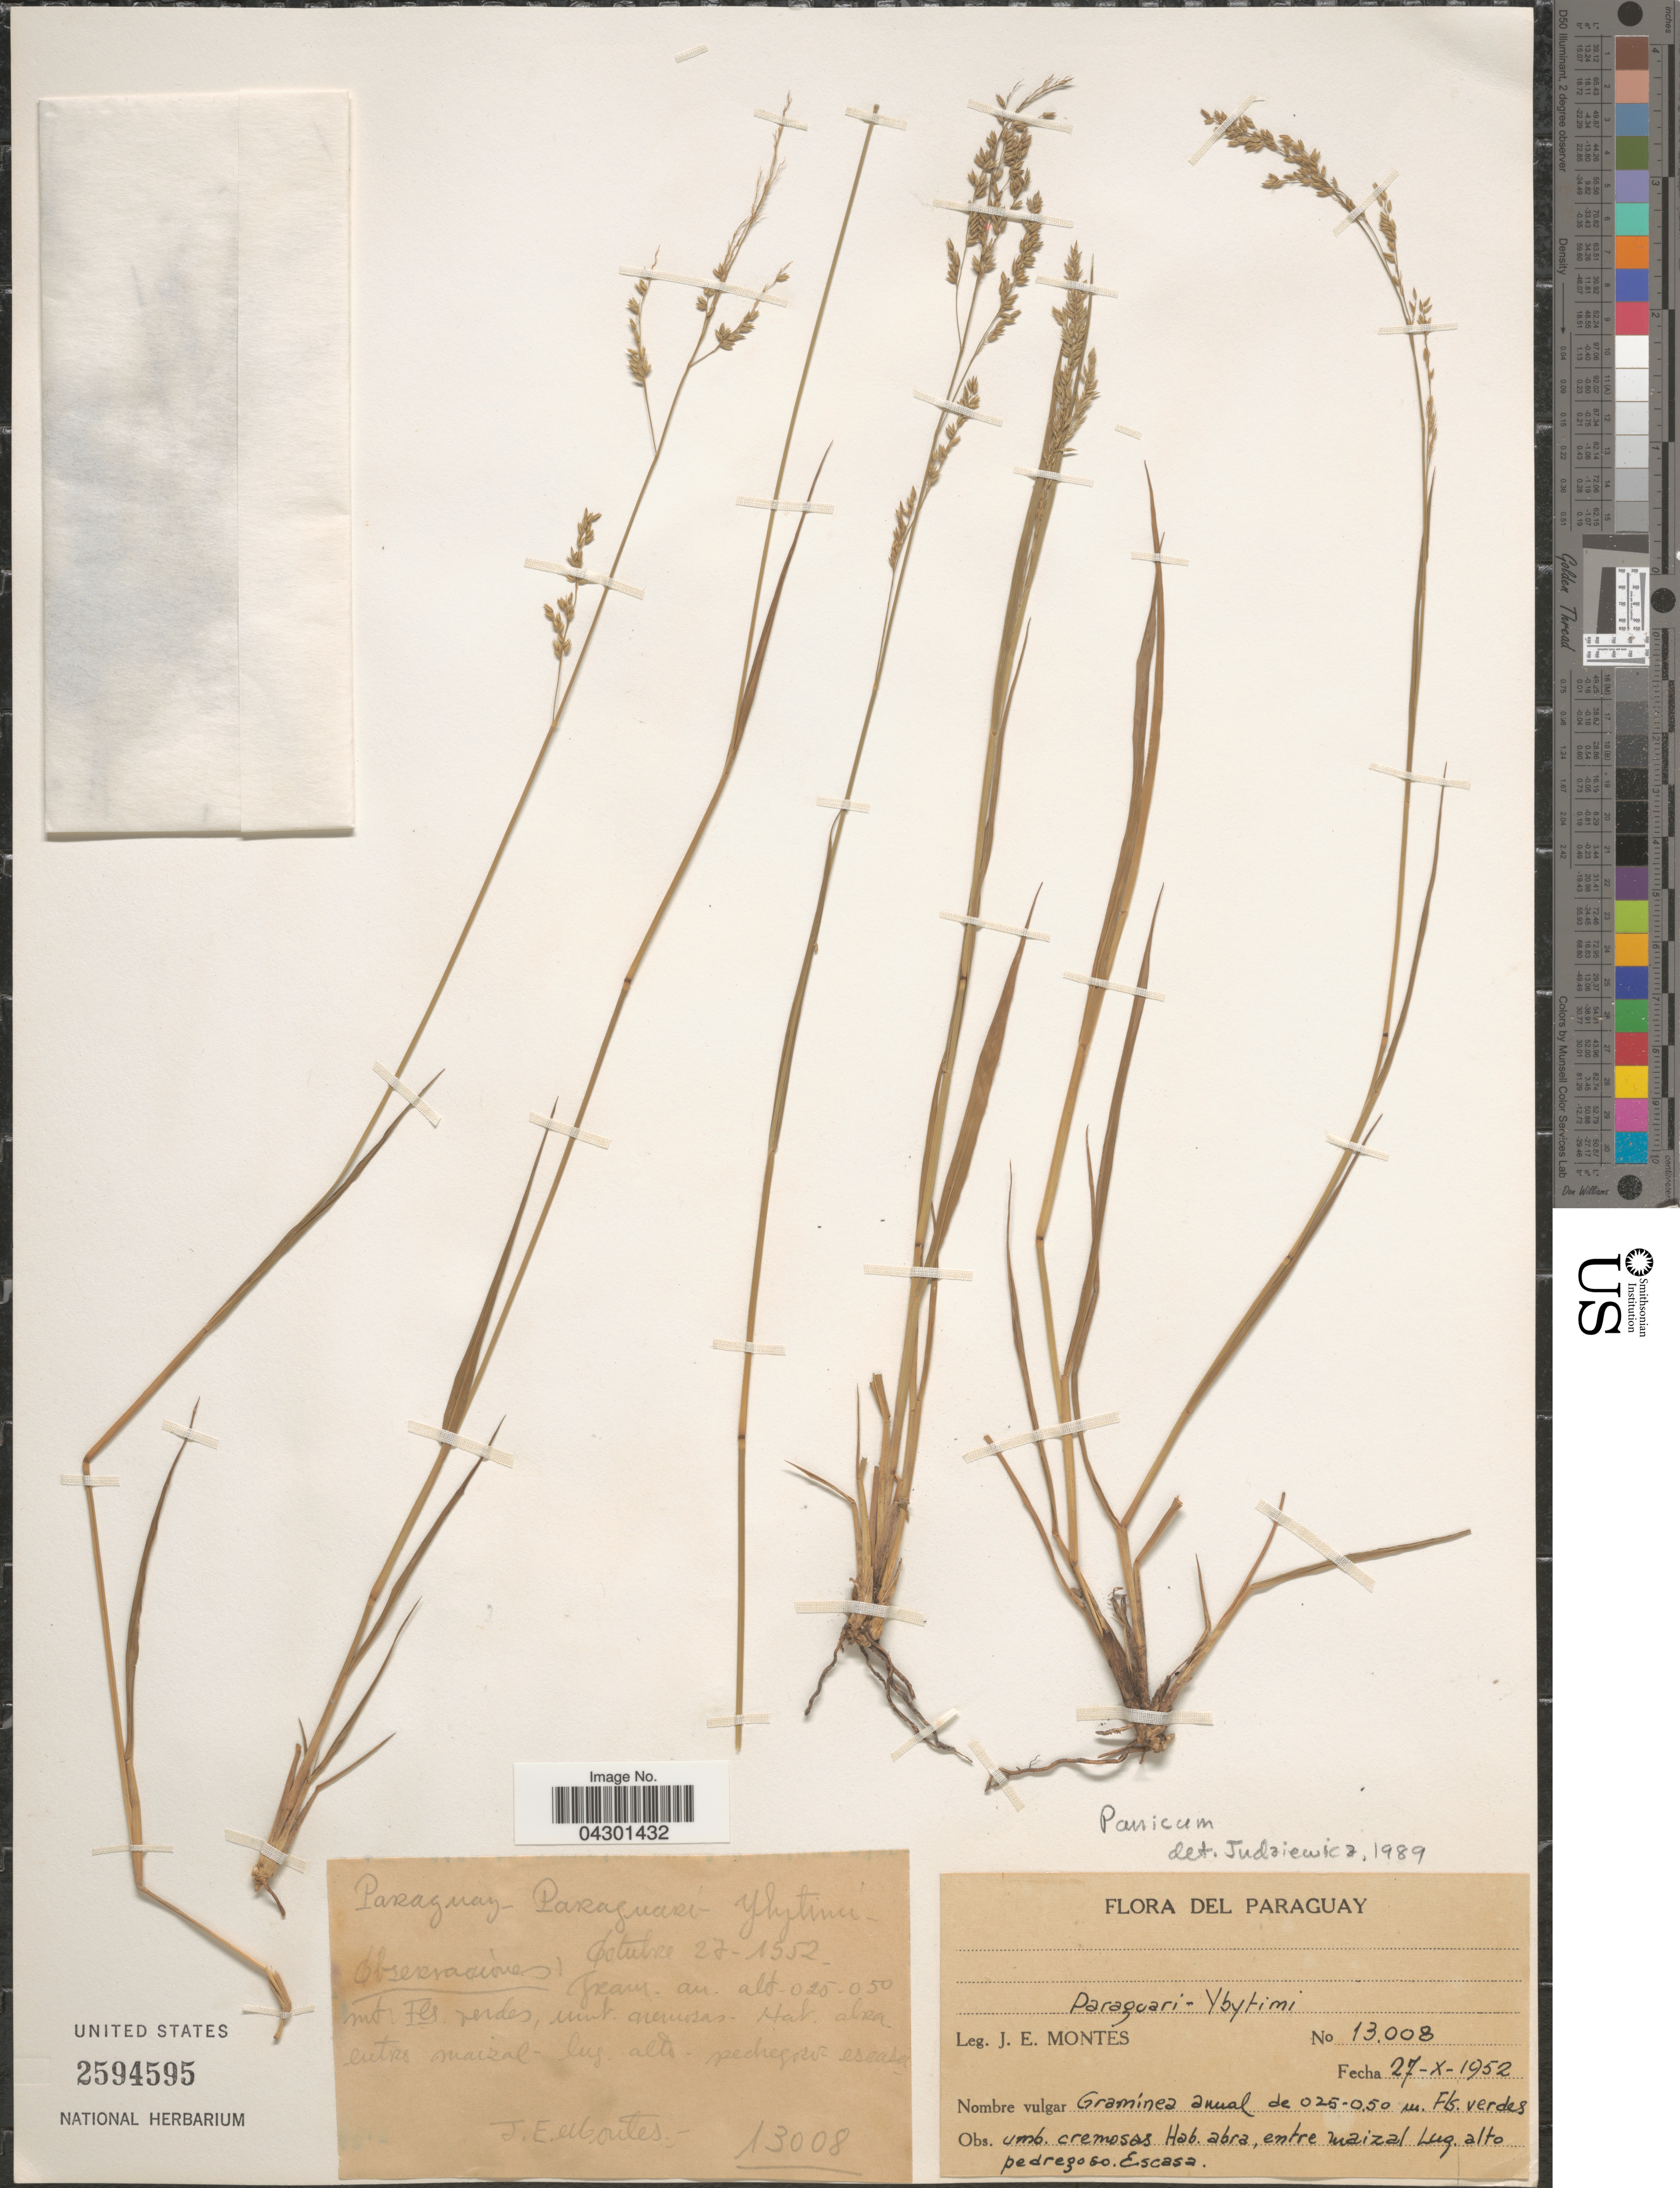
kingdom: Plantae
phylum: Tracheophyta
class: Liliopsida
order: Poales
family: Poaceae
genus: Panicum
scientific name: Panicum sp.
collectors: J. E. Montes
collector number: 13008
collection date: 1952-10-27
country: Paraguay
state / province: Paraguari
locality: Ybytimi.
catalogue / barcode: US 2594595